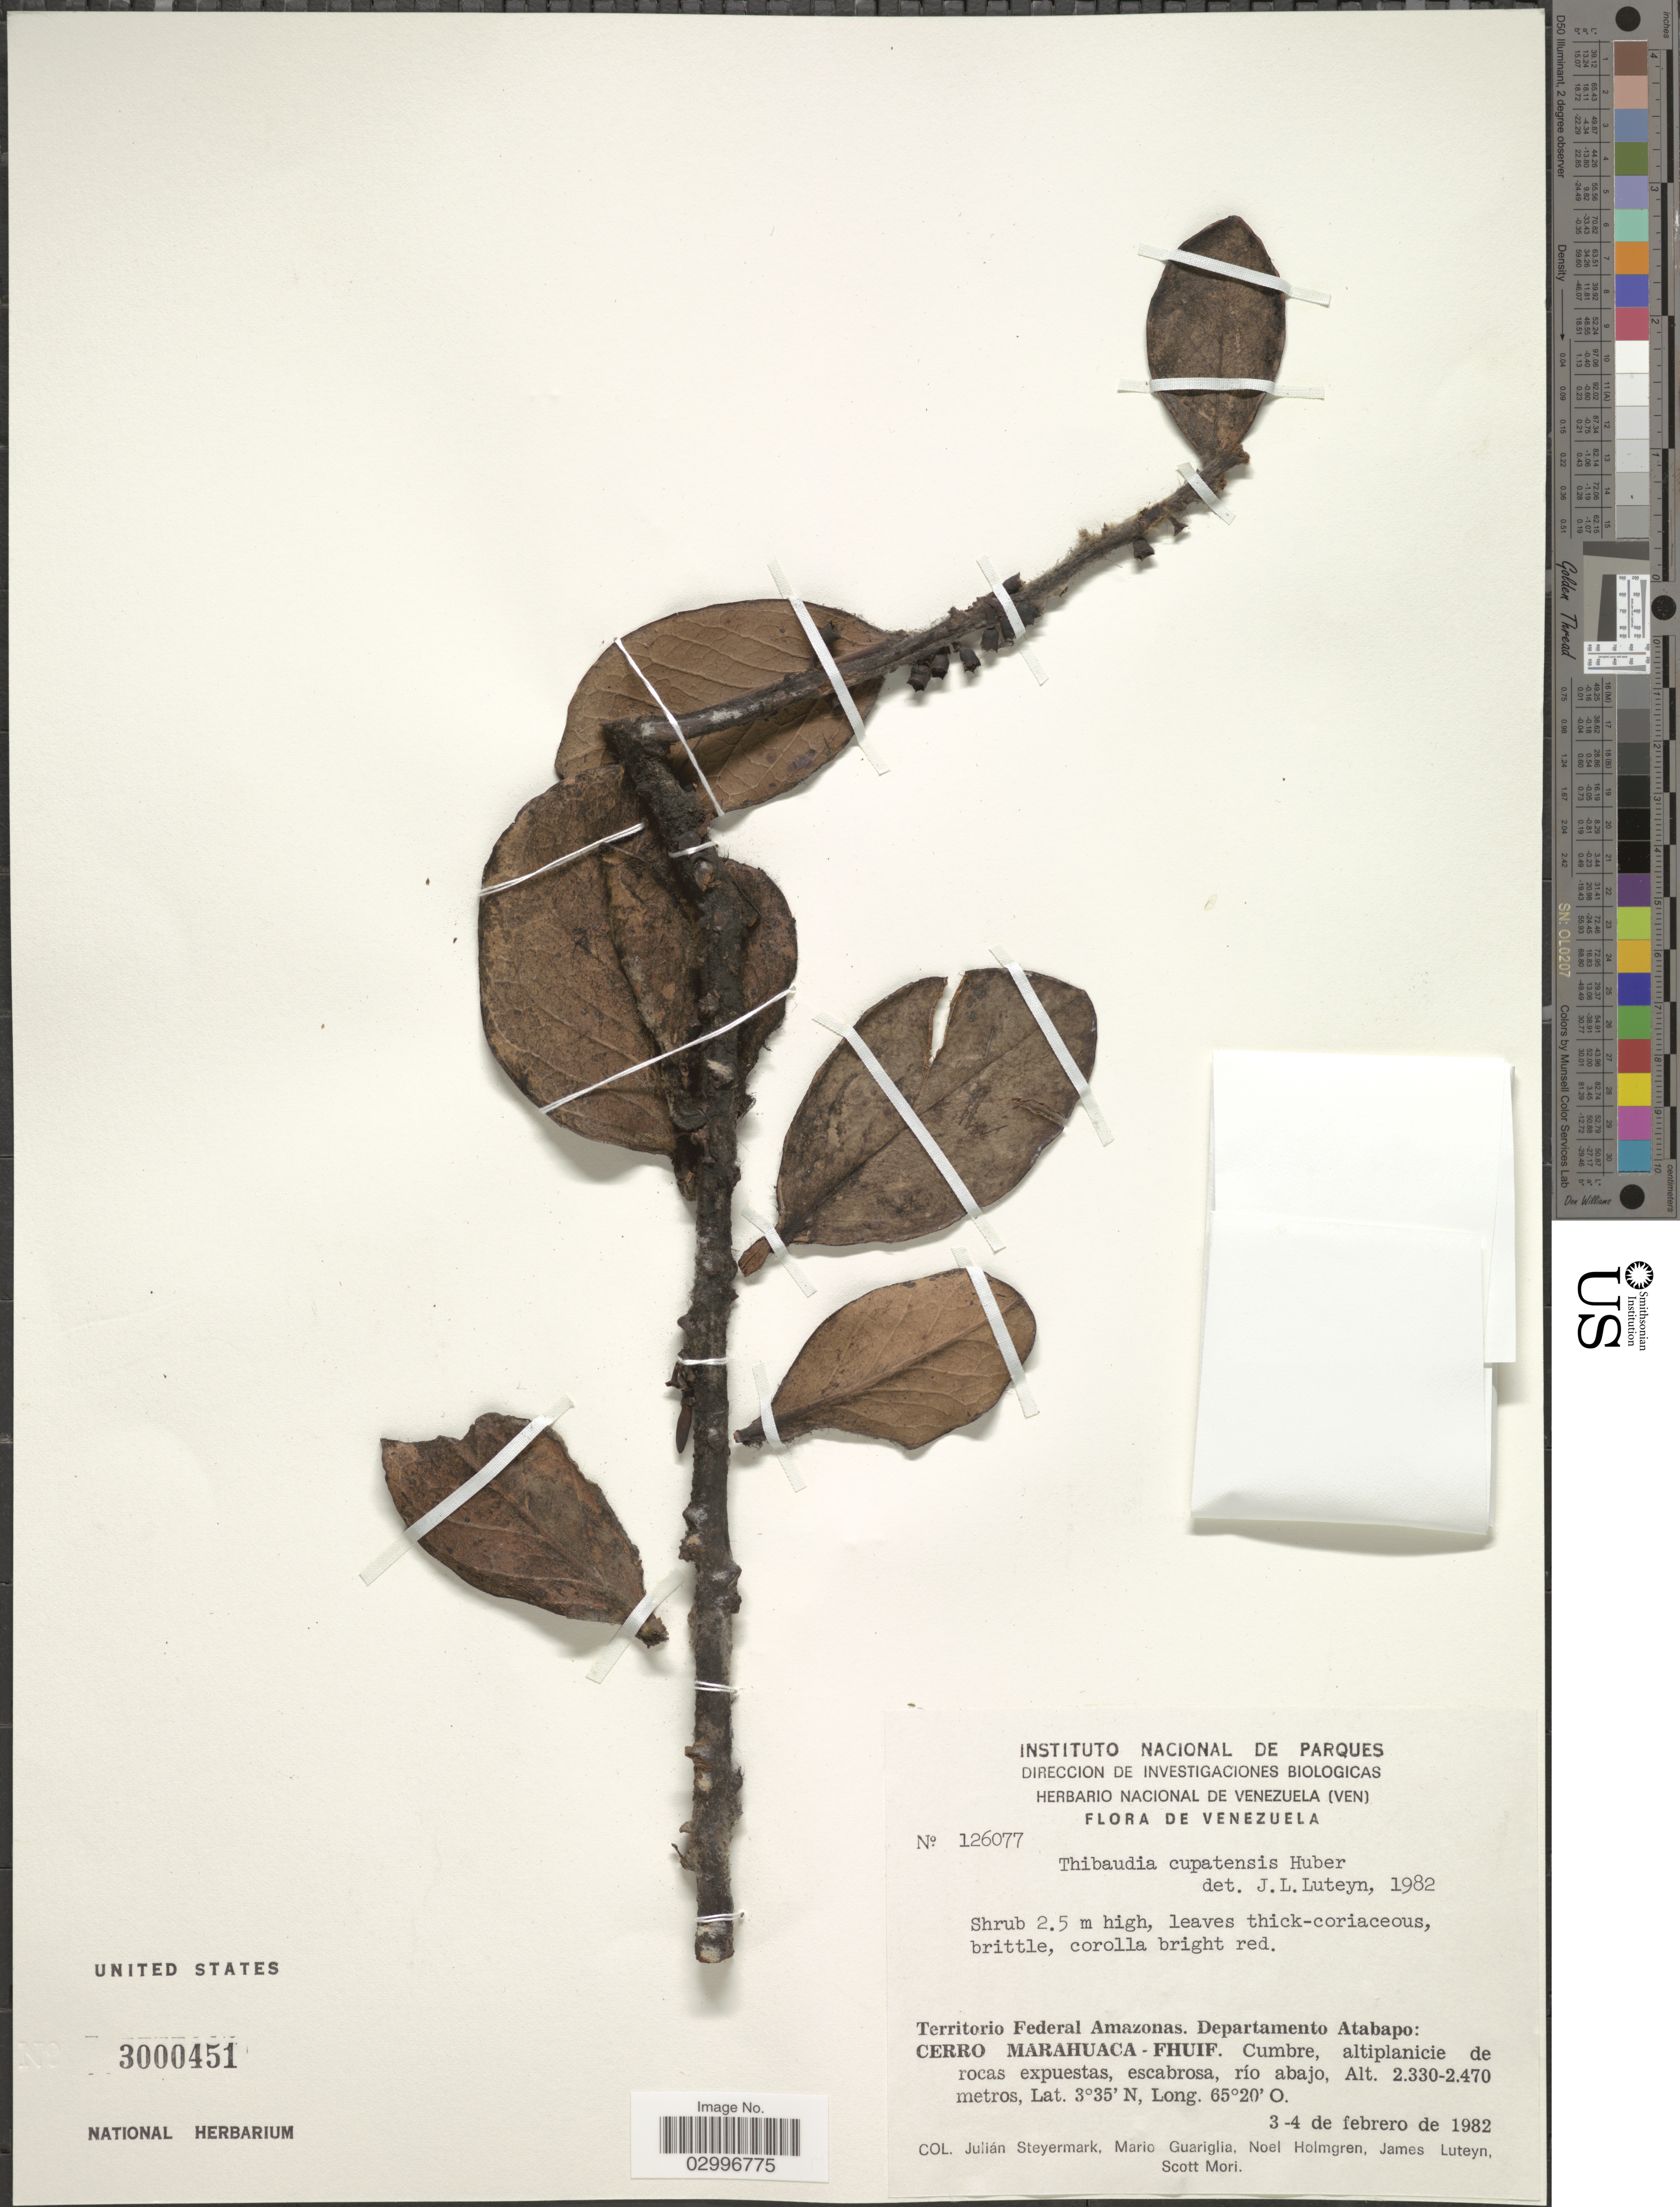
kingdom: Plantae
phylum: Tracheophyta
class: Magnoliopsida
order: Ericales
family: Ericaceae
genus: Thibaudia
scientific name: Thibaudia cupatensis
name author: Huber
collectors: J. Steyermark, M. Guariglia, N. H. Holmgren, J. L. Luteyn & S. Mori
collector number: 126077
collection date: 1982-02-03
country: Venezuela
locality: Territorio Federal Amazonas. Departamento Atabapo: Cerro Marahuaca - Fhuif. Cumbre altiplanicie de rocas expuestas, escabrosa, río abajo.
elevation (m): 2330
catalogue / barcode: US 3000451